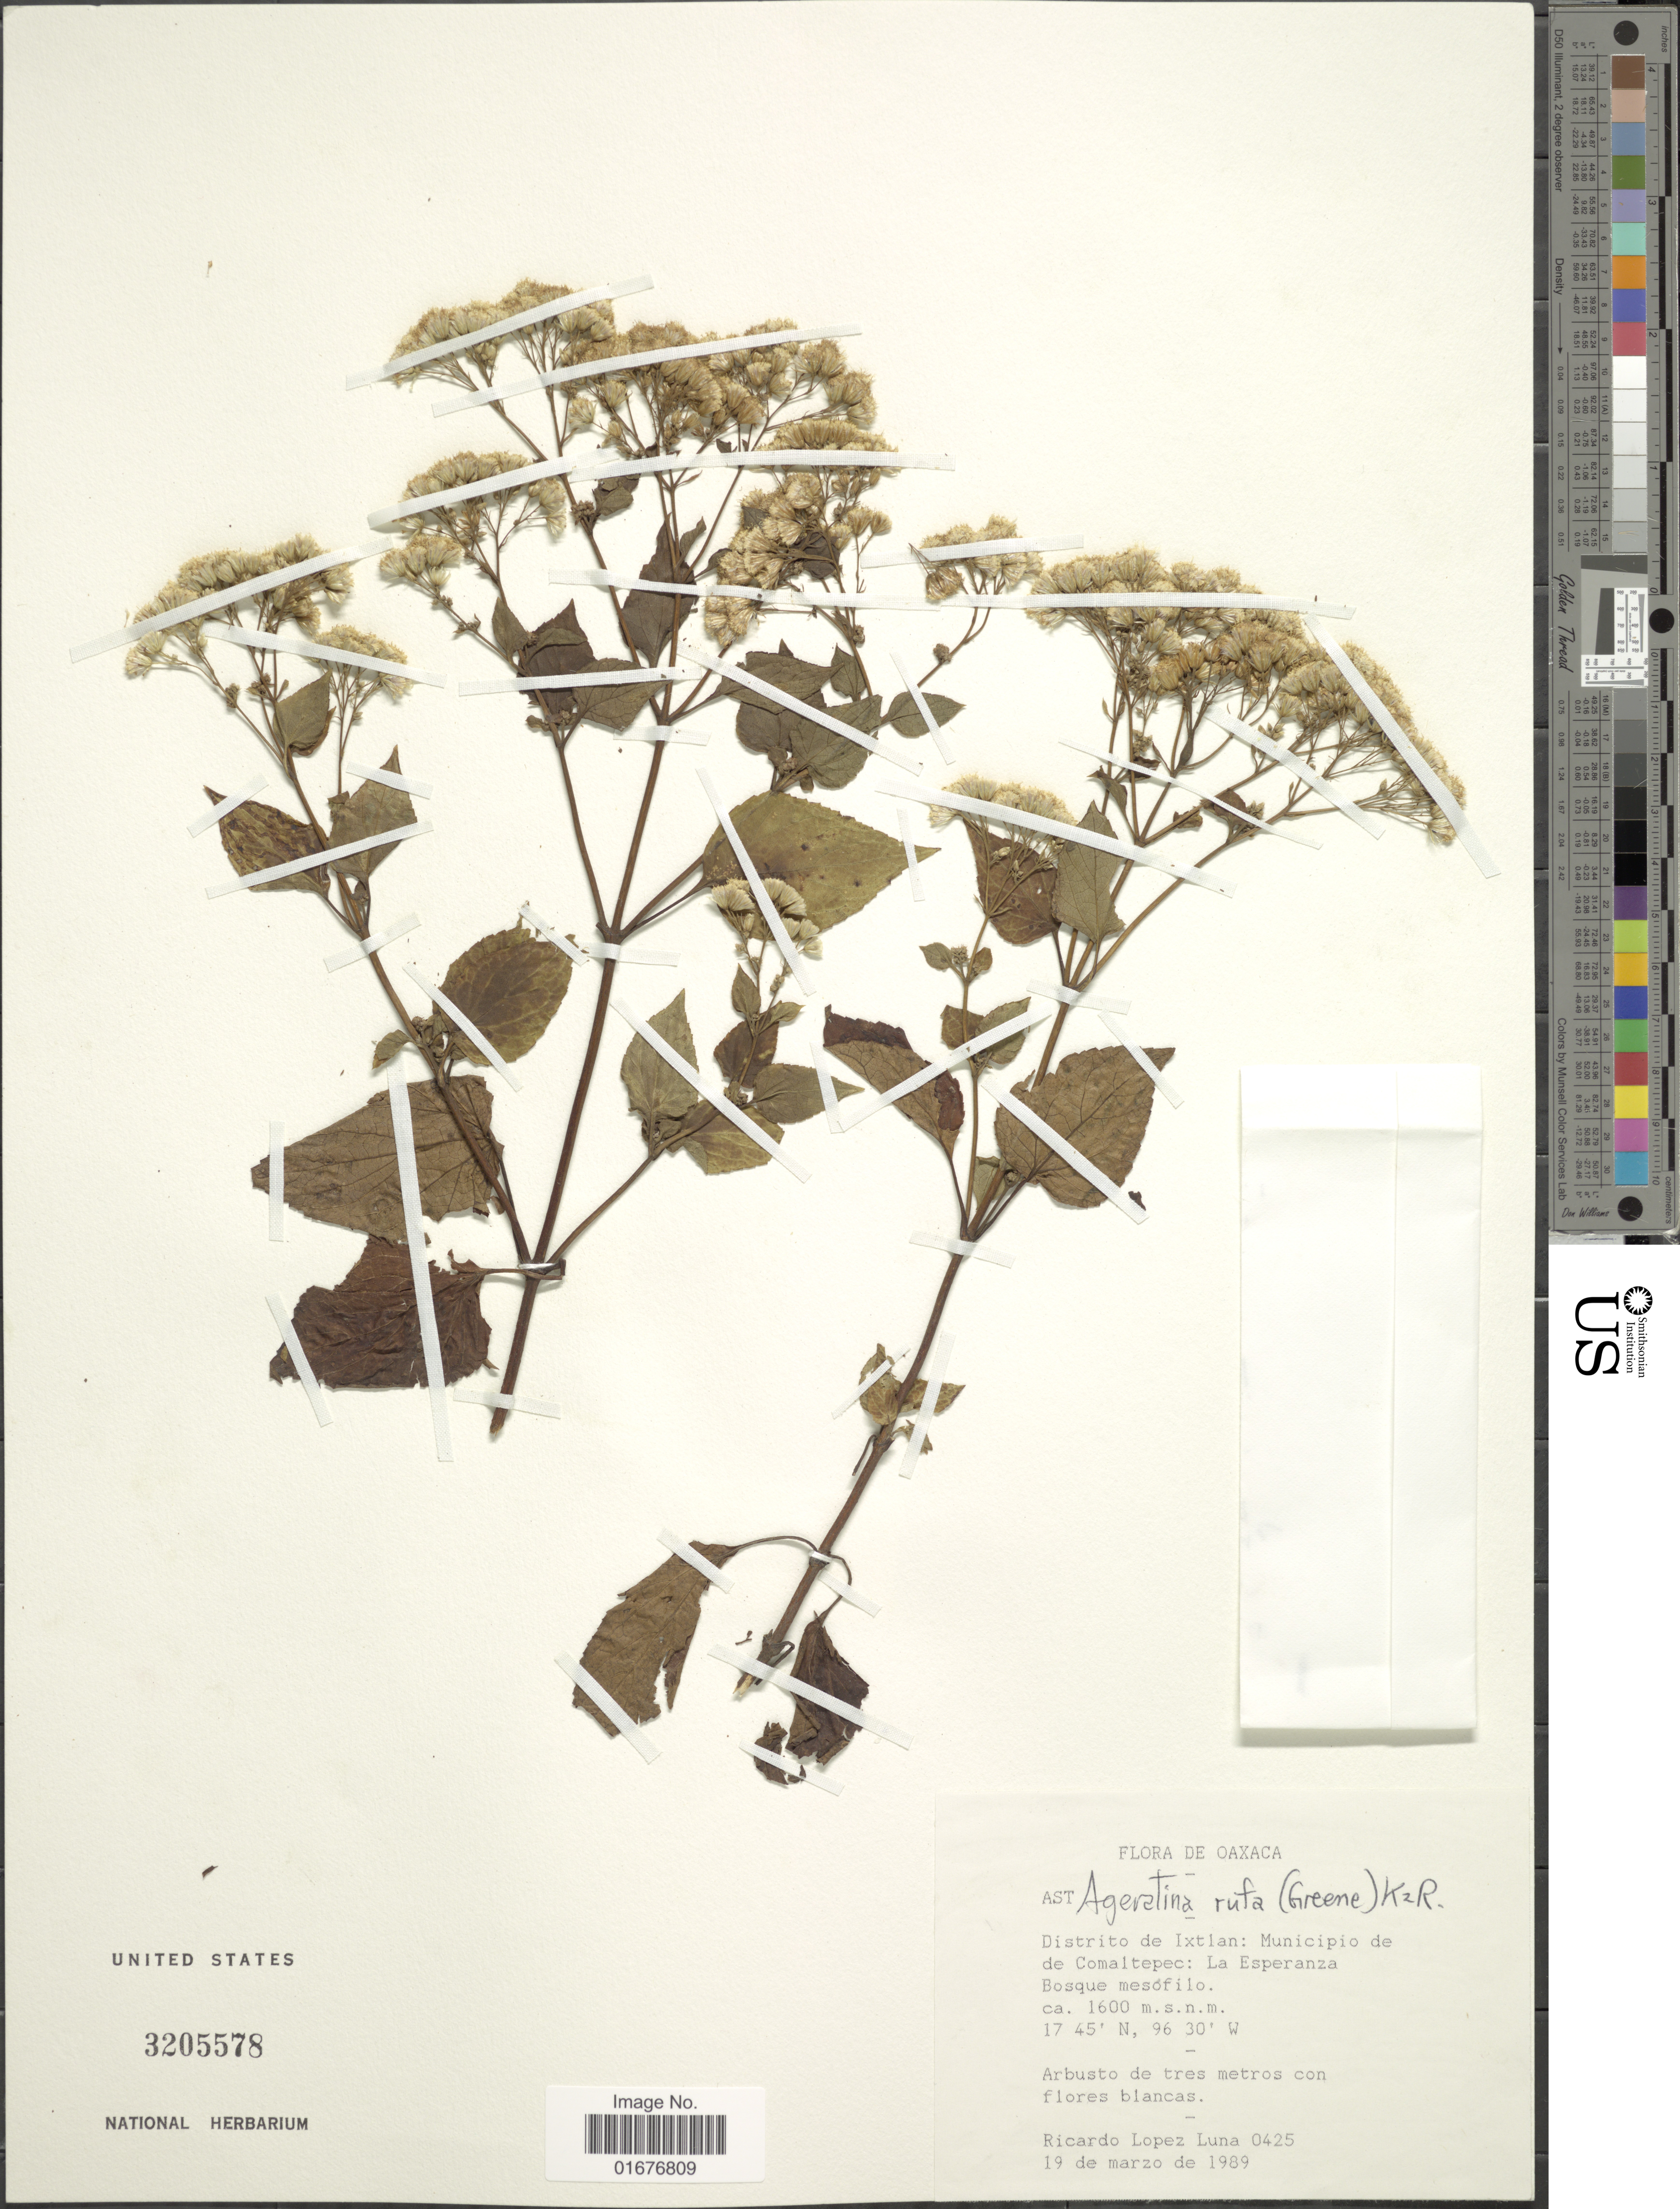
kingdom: Plantae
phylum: Tracheophyta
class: Magnoliopsida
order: Asterales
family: Asteraceae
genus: Ageratina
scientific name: Ageratina rufa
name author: (Greene) R.M. King & H. Rob.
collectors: R. López Luna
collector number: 0425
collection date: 1989-03-19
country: Mexico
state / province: Oaxaca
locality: Distrito de Ixtlan: Municipio de Comatepec: La Esperanza, Bosque meófilo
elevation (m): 1600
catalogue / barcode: US 3205578